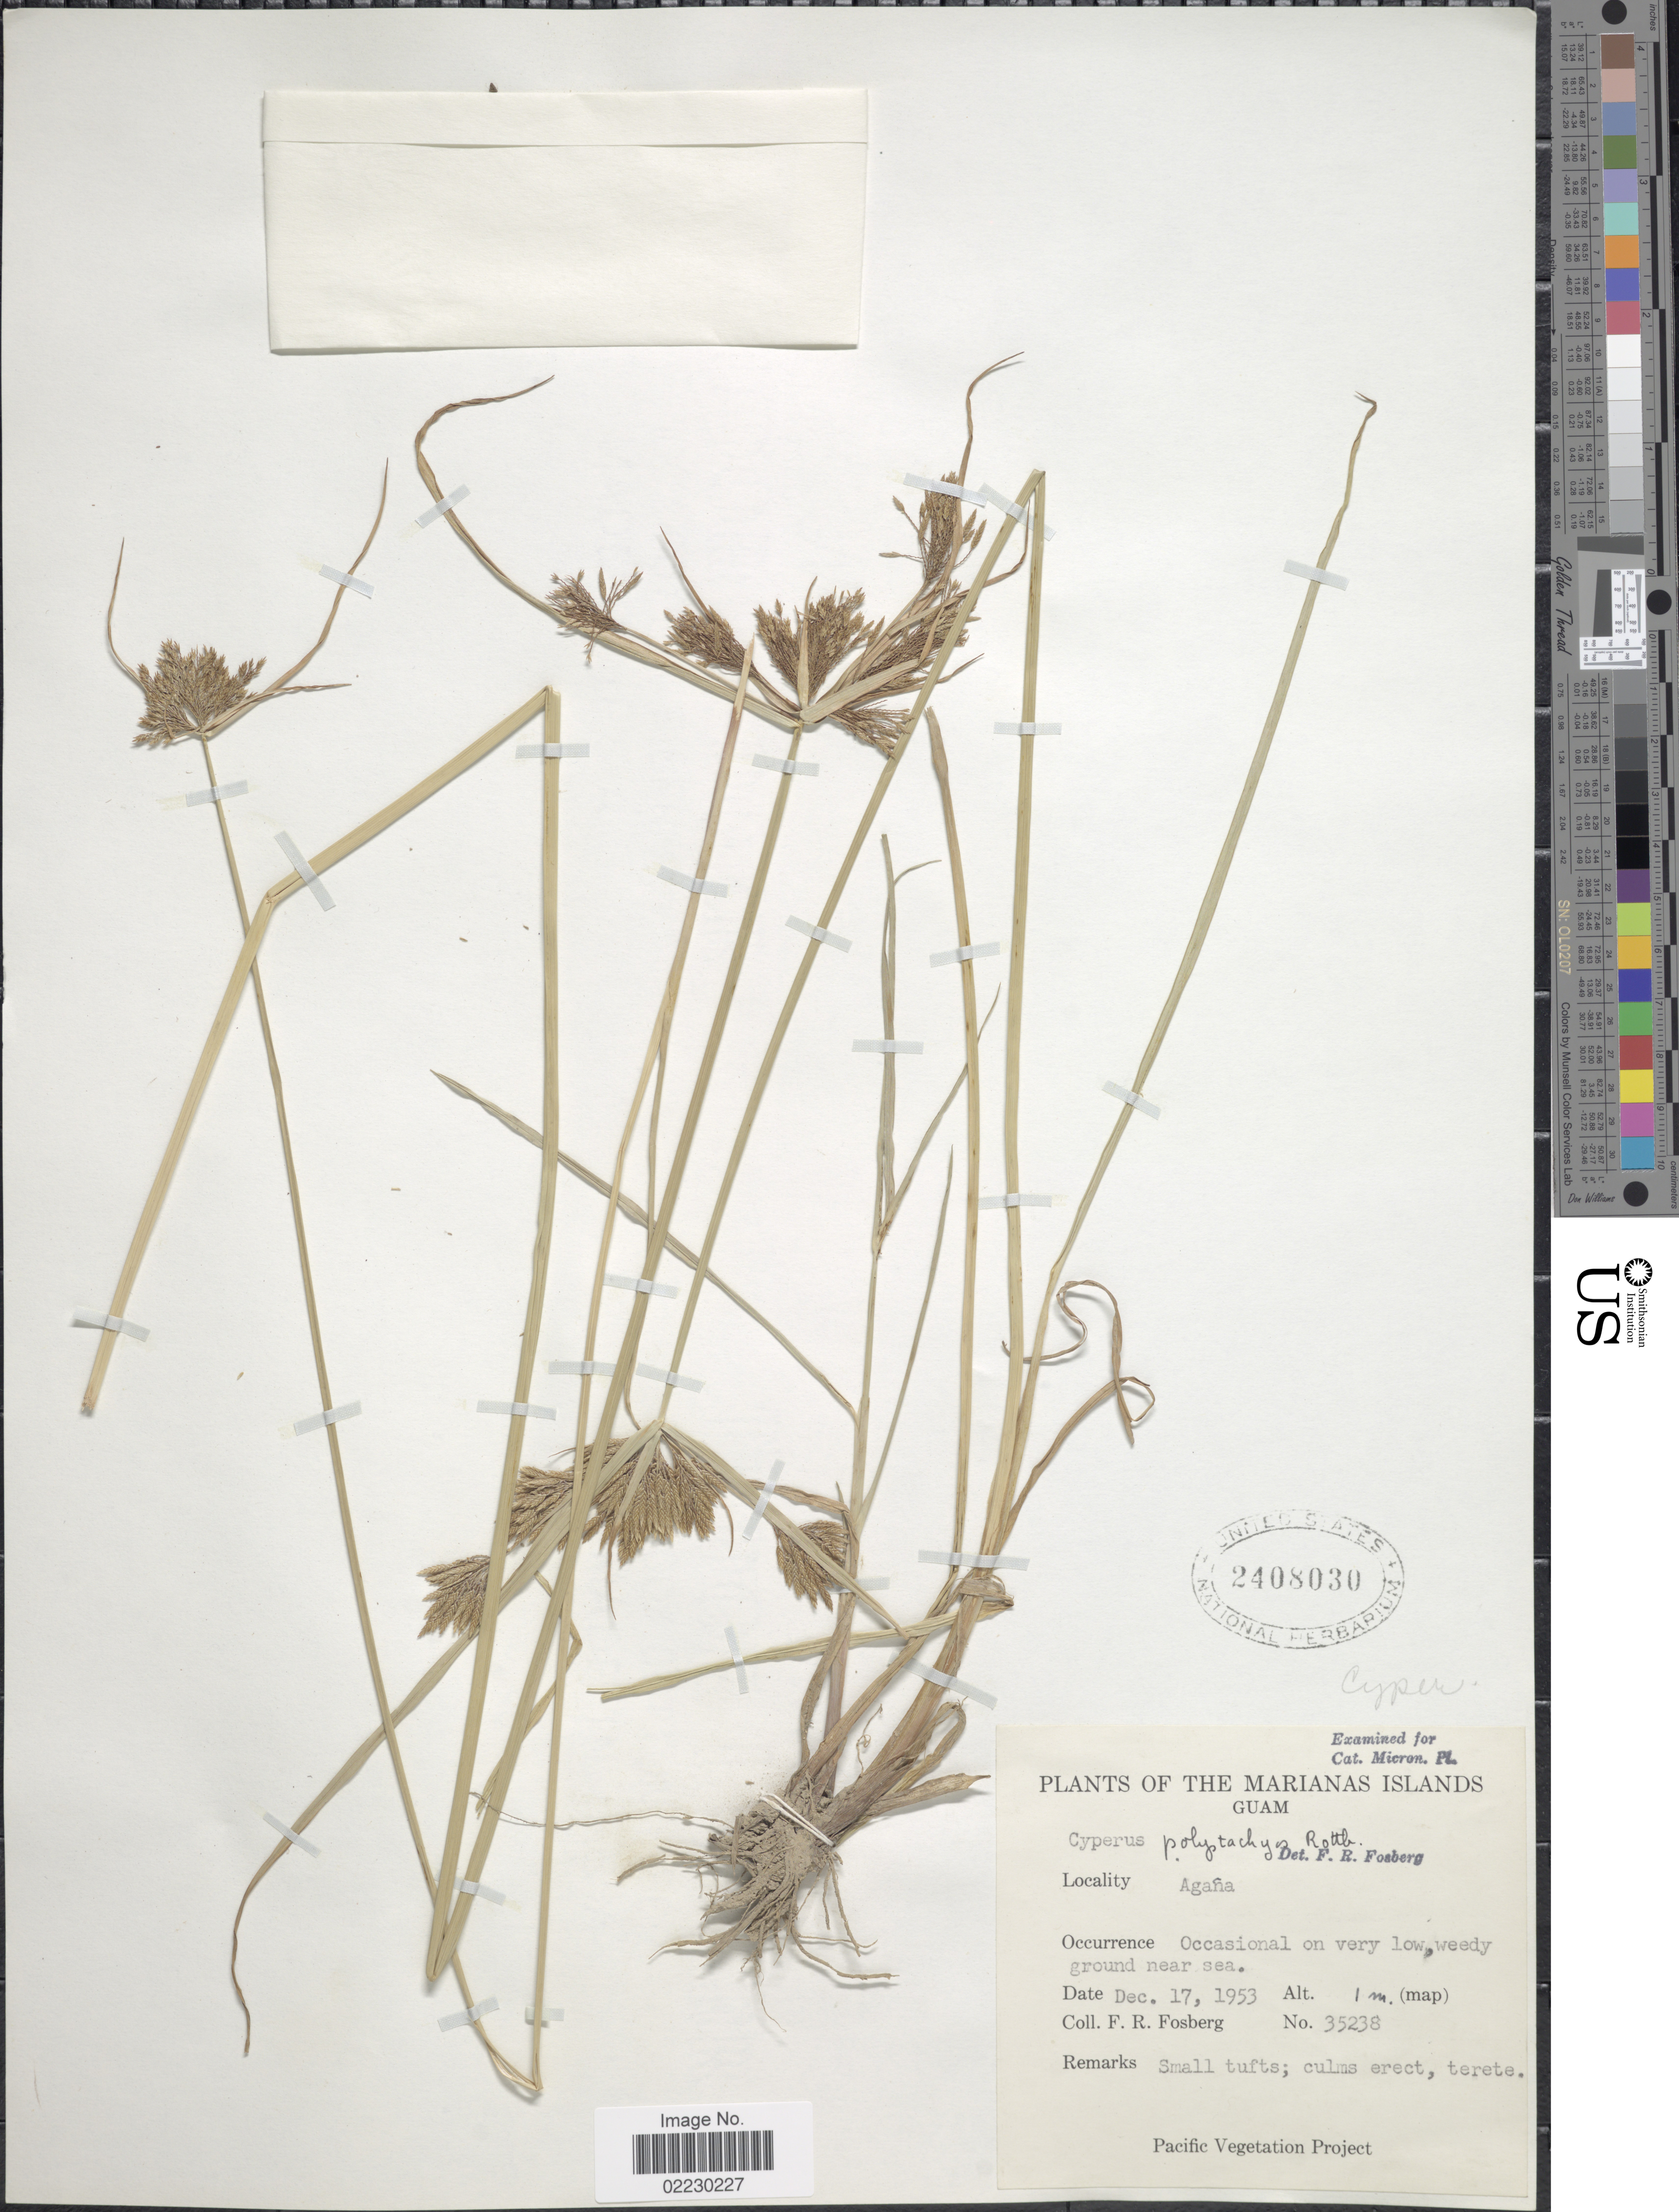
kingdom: Plantae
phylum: Tracheophyta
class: Liliopsida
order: Poales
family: Cyperaceae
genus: Cyperus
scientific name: Cyperus polystachyos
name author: Rottb.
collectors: F. R. Fosberg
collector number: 35238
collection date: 1953-12-17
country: Guam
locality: Marianas Islands, Agana, occasional on very low, weedy ground near sea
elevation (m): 1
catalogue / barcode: US 2408030